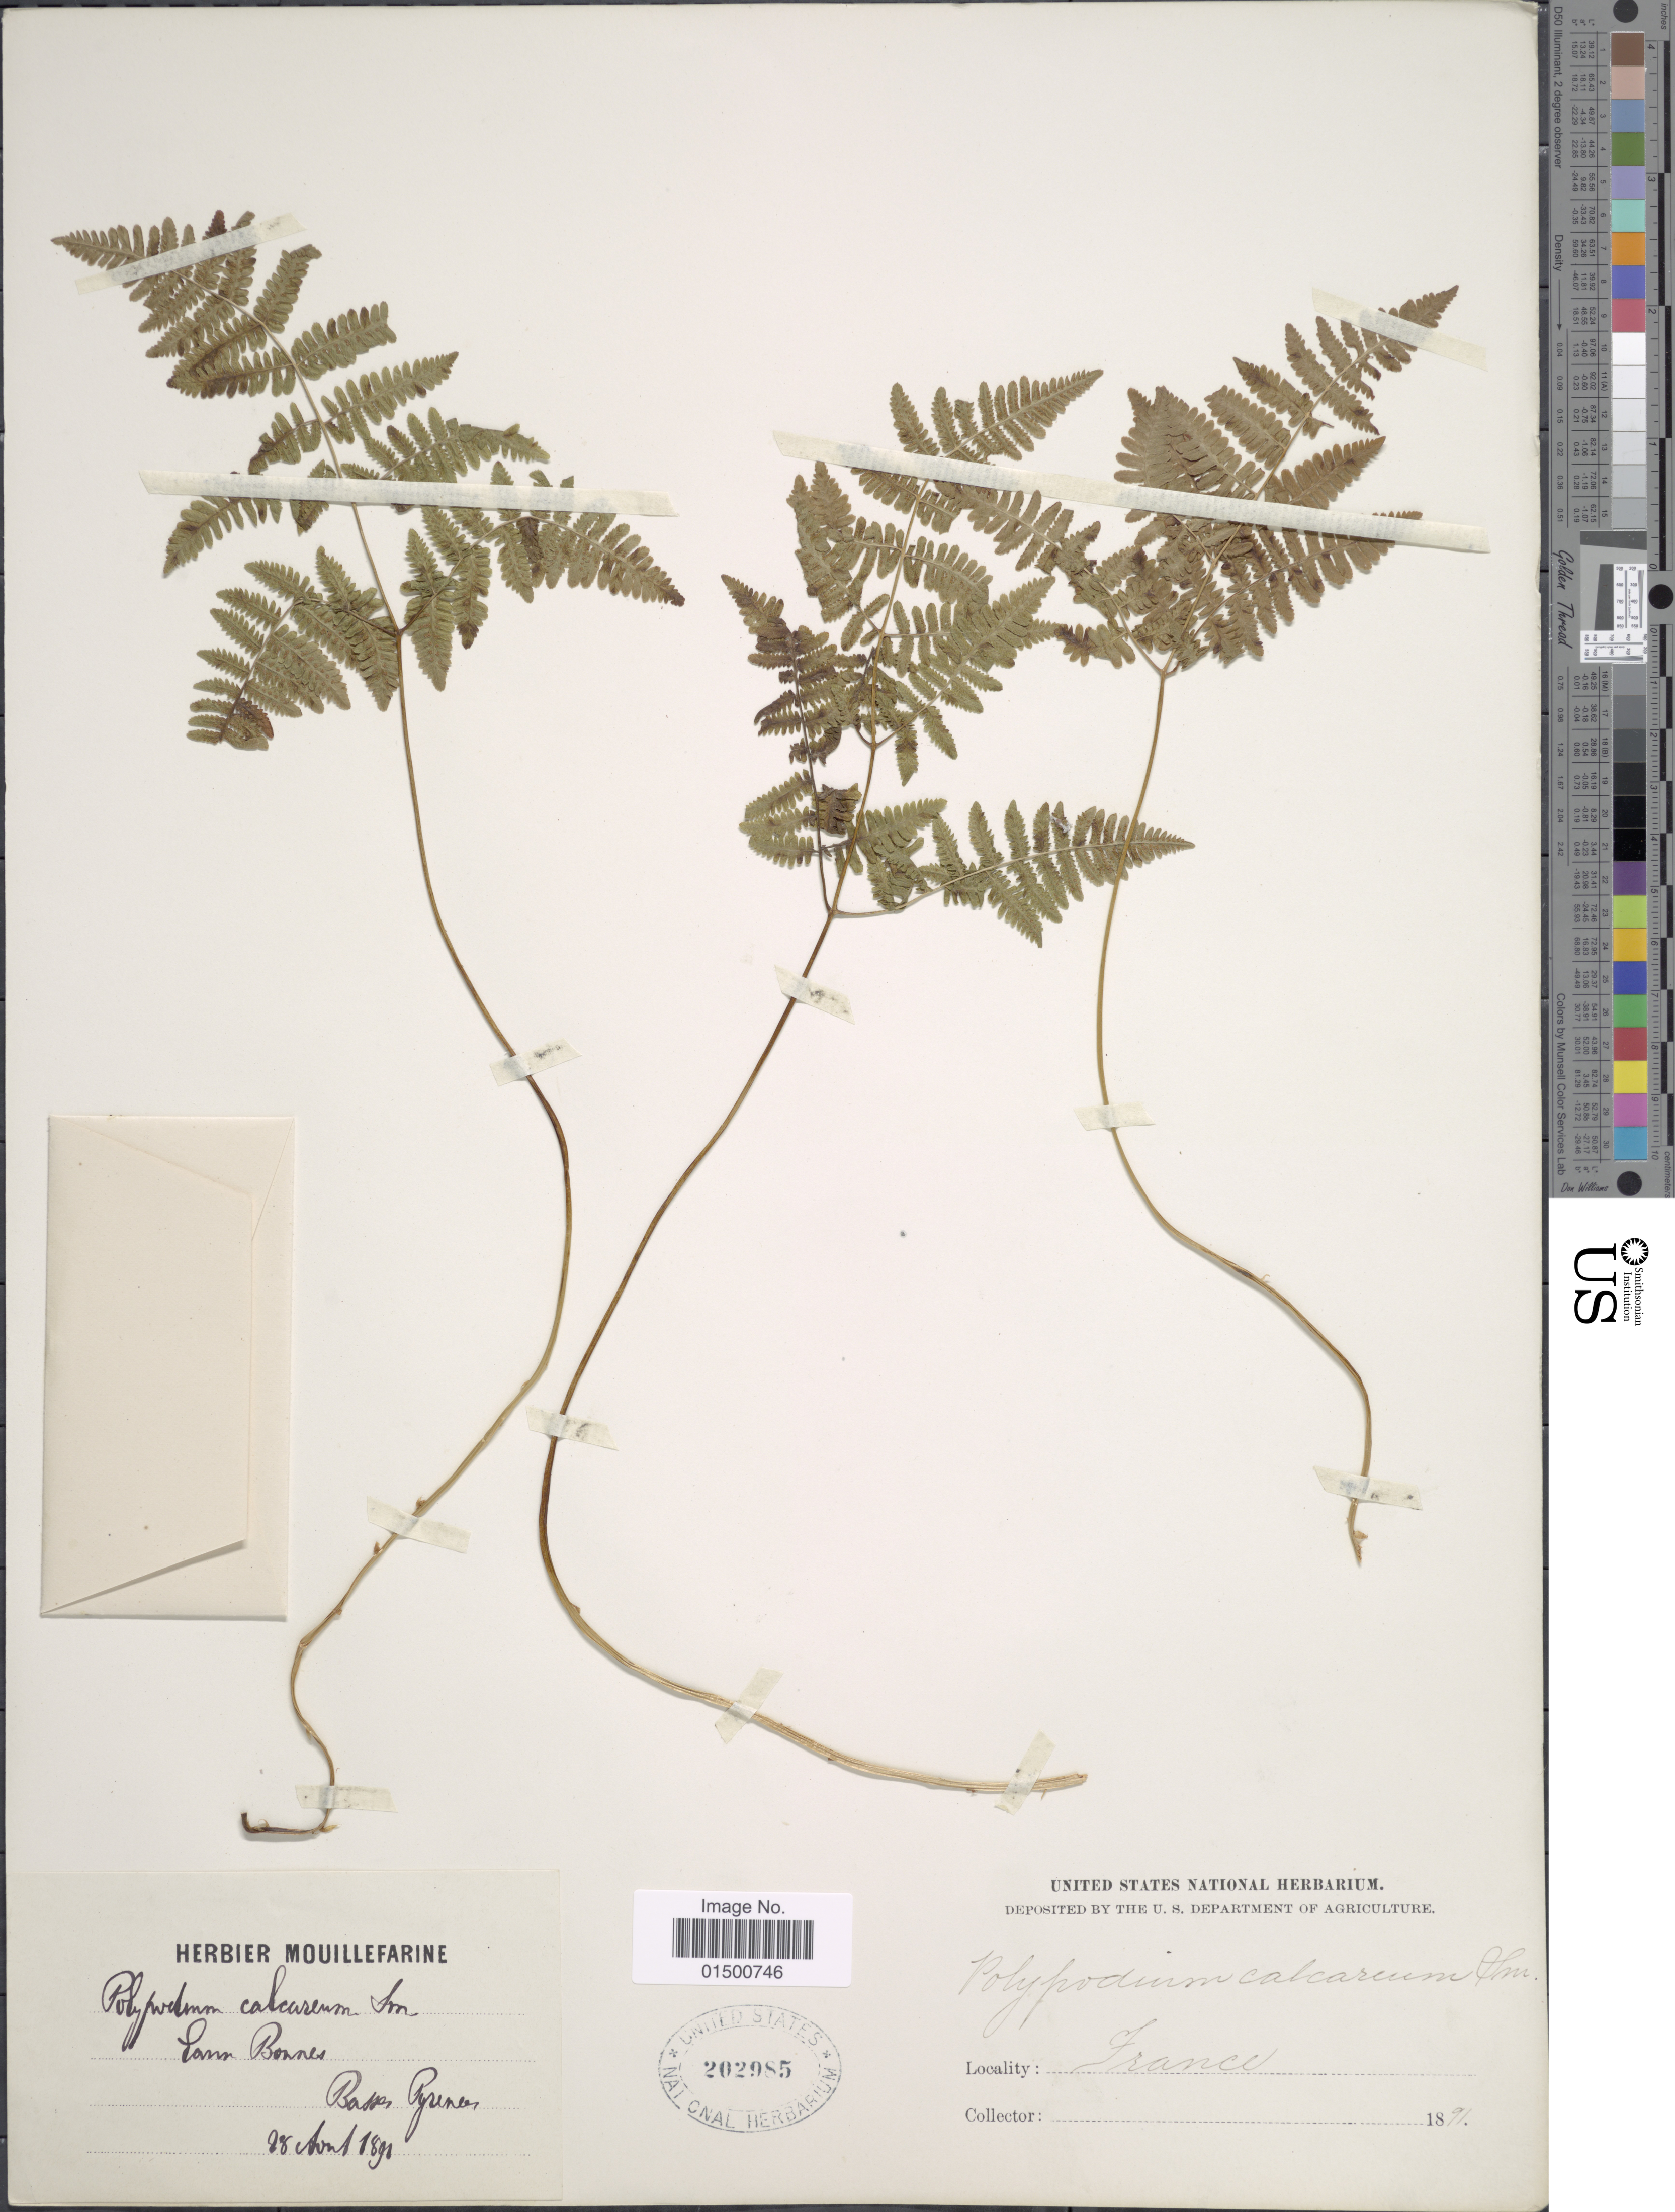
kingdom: Plantae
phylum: Tracheophyta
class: Polypodiopsida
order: Polypodiales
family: Cystopteridaceae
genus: Gymnocarpium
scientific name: Gymnocarpium robertianum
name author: (Hoffm.) Newman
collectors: ex herb. Mouillefarine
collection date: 1891-08-28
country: France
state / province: Nouvelle-Aquitaine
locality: Eaux Bonnes, Basses Pyrénées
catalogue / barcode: US 202985